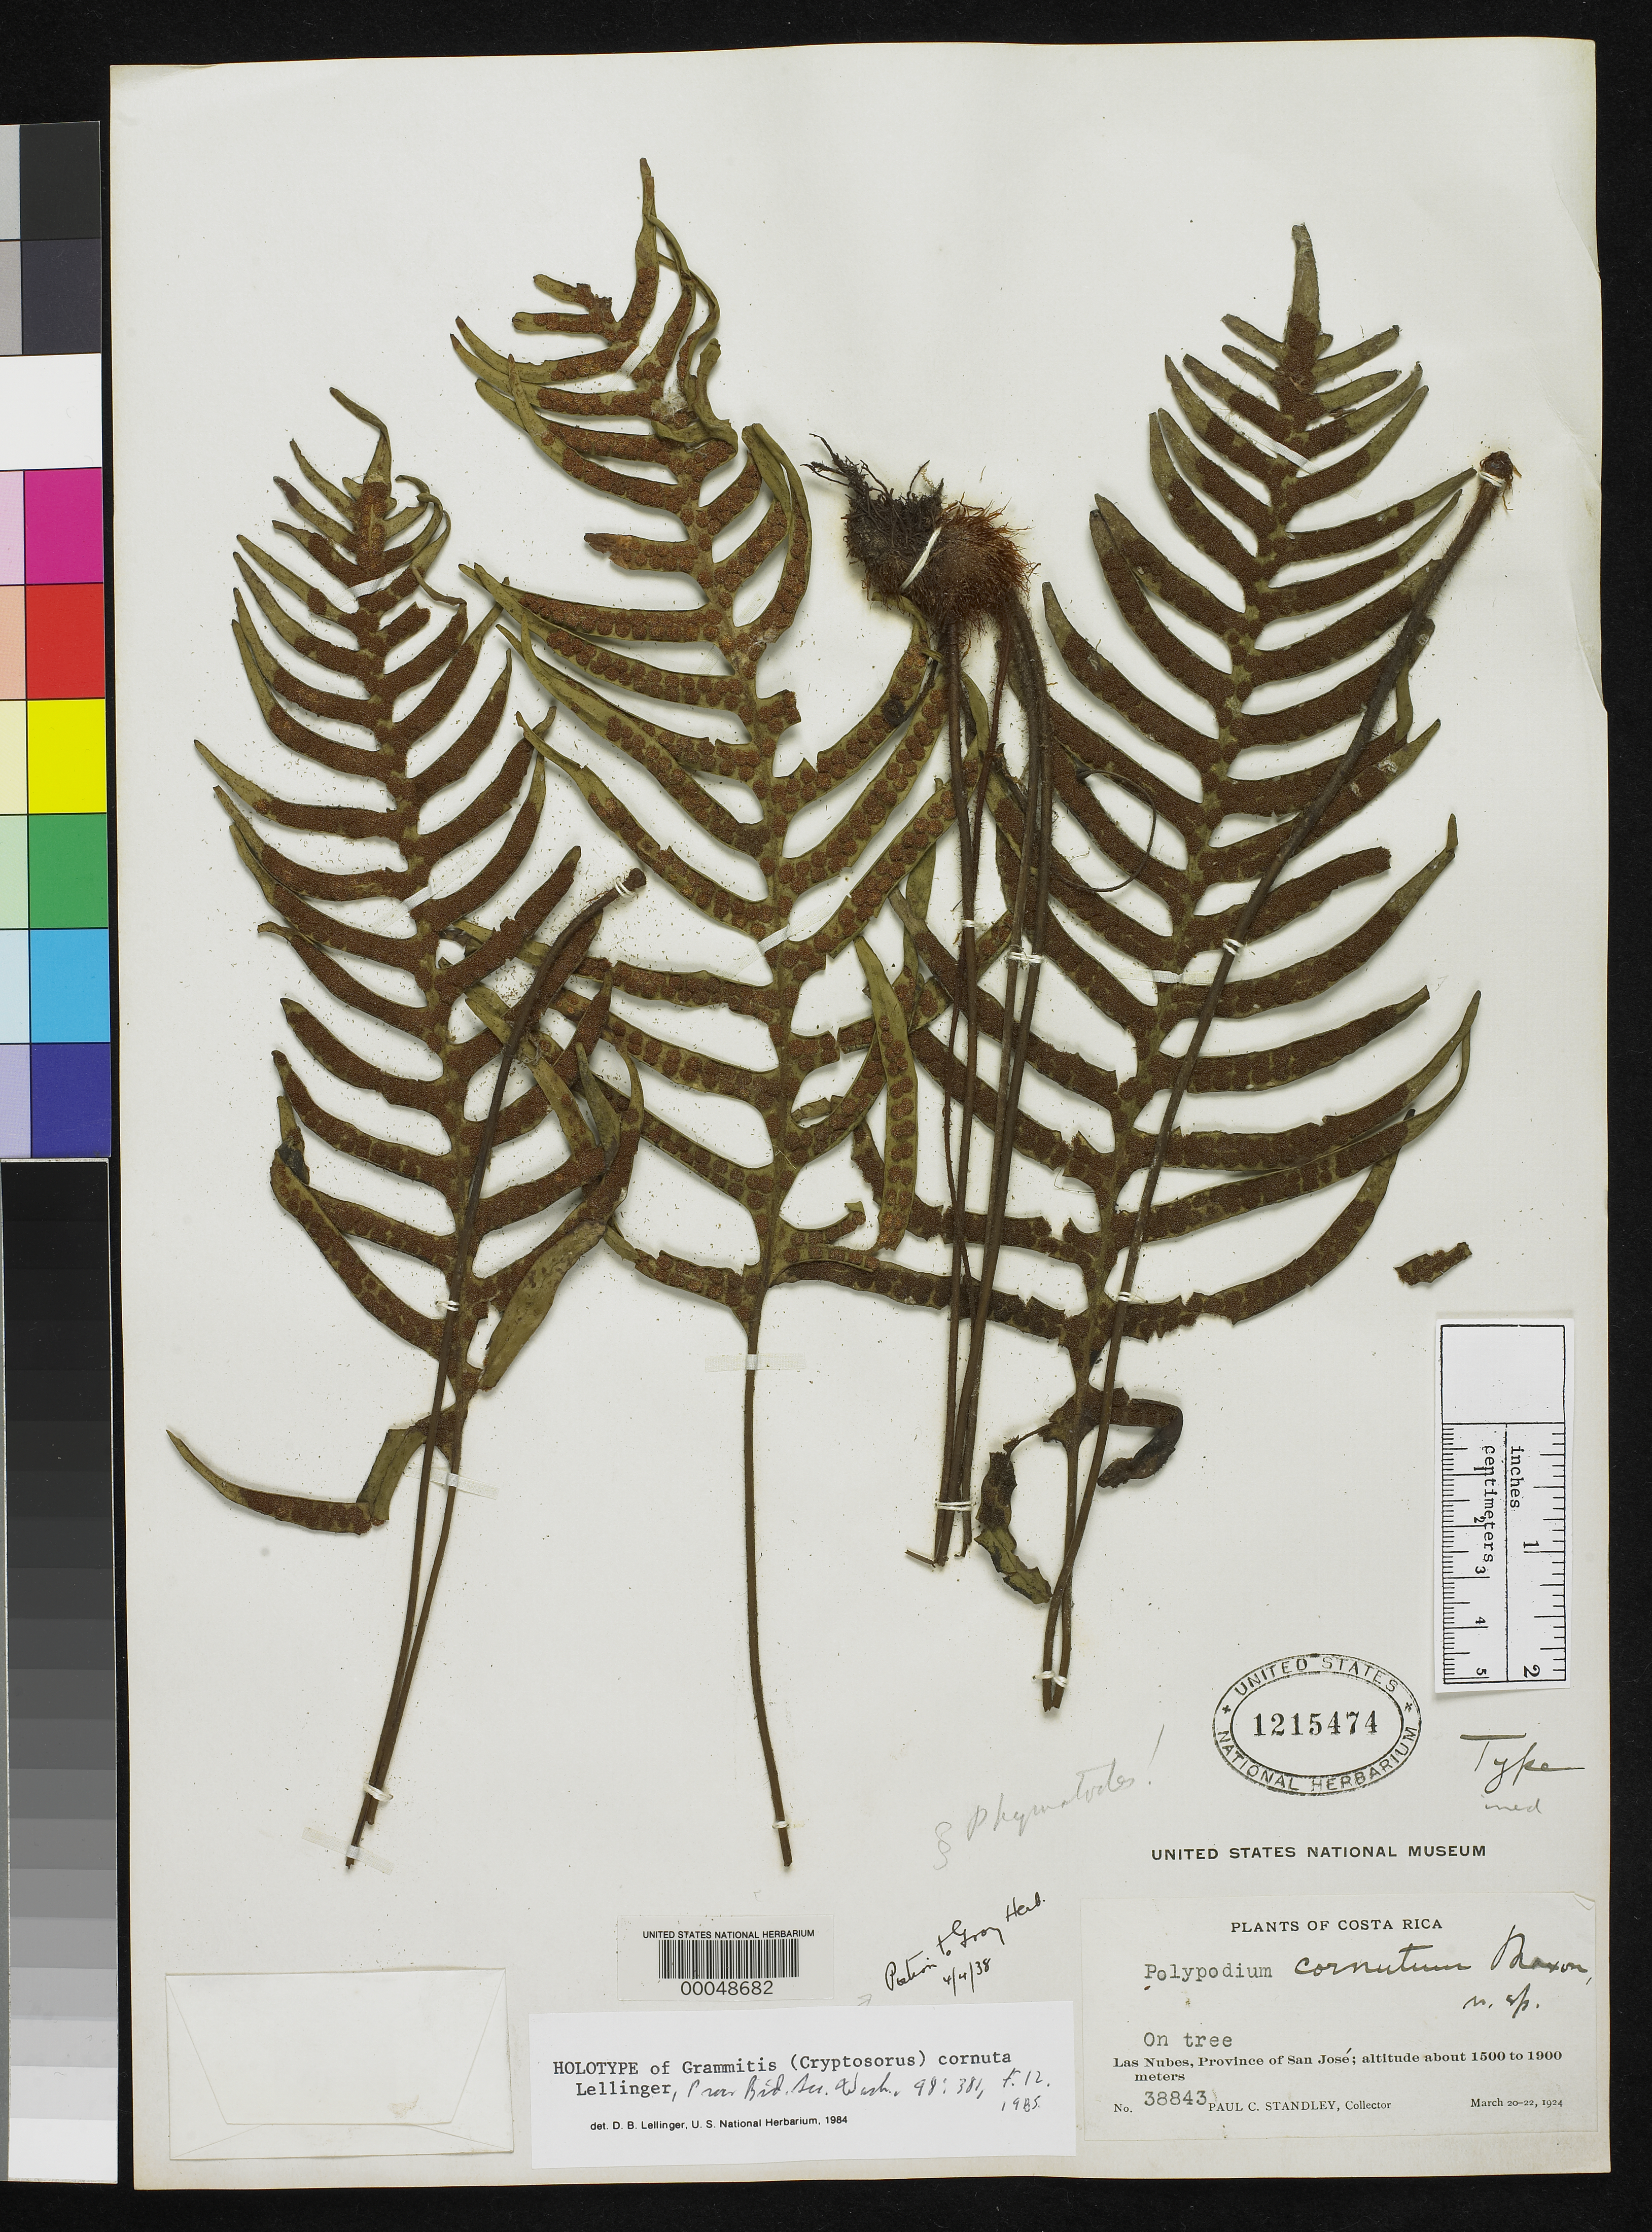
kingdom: Plantae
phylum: Tracheophyta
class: Polypodiopsida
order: Polypodiales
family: Polypodiaceae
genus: Grammitis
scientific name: Grammitis cornuta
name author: Lellinger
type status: Holotype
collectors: P. C. Standley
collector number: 38843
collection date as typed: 20 Mar 1924 to 22 Mar 1924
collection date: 1924-03-20/1924-03-22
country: Costa Rica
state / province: San José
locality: Las Nubes.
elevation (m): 1500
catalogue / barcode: US 1215474